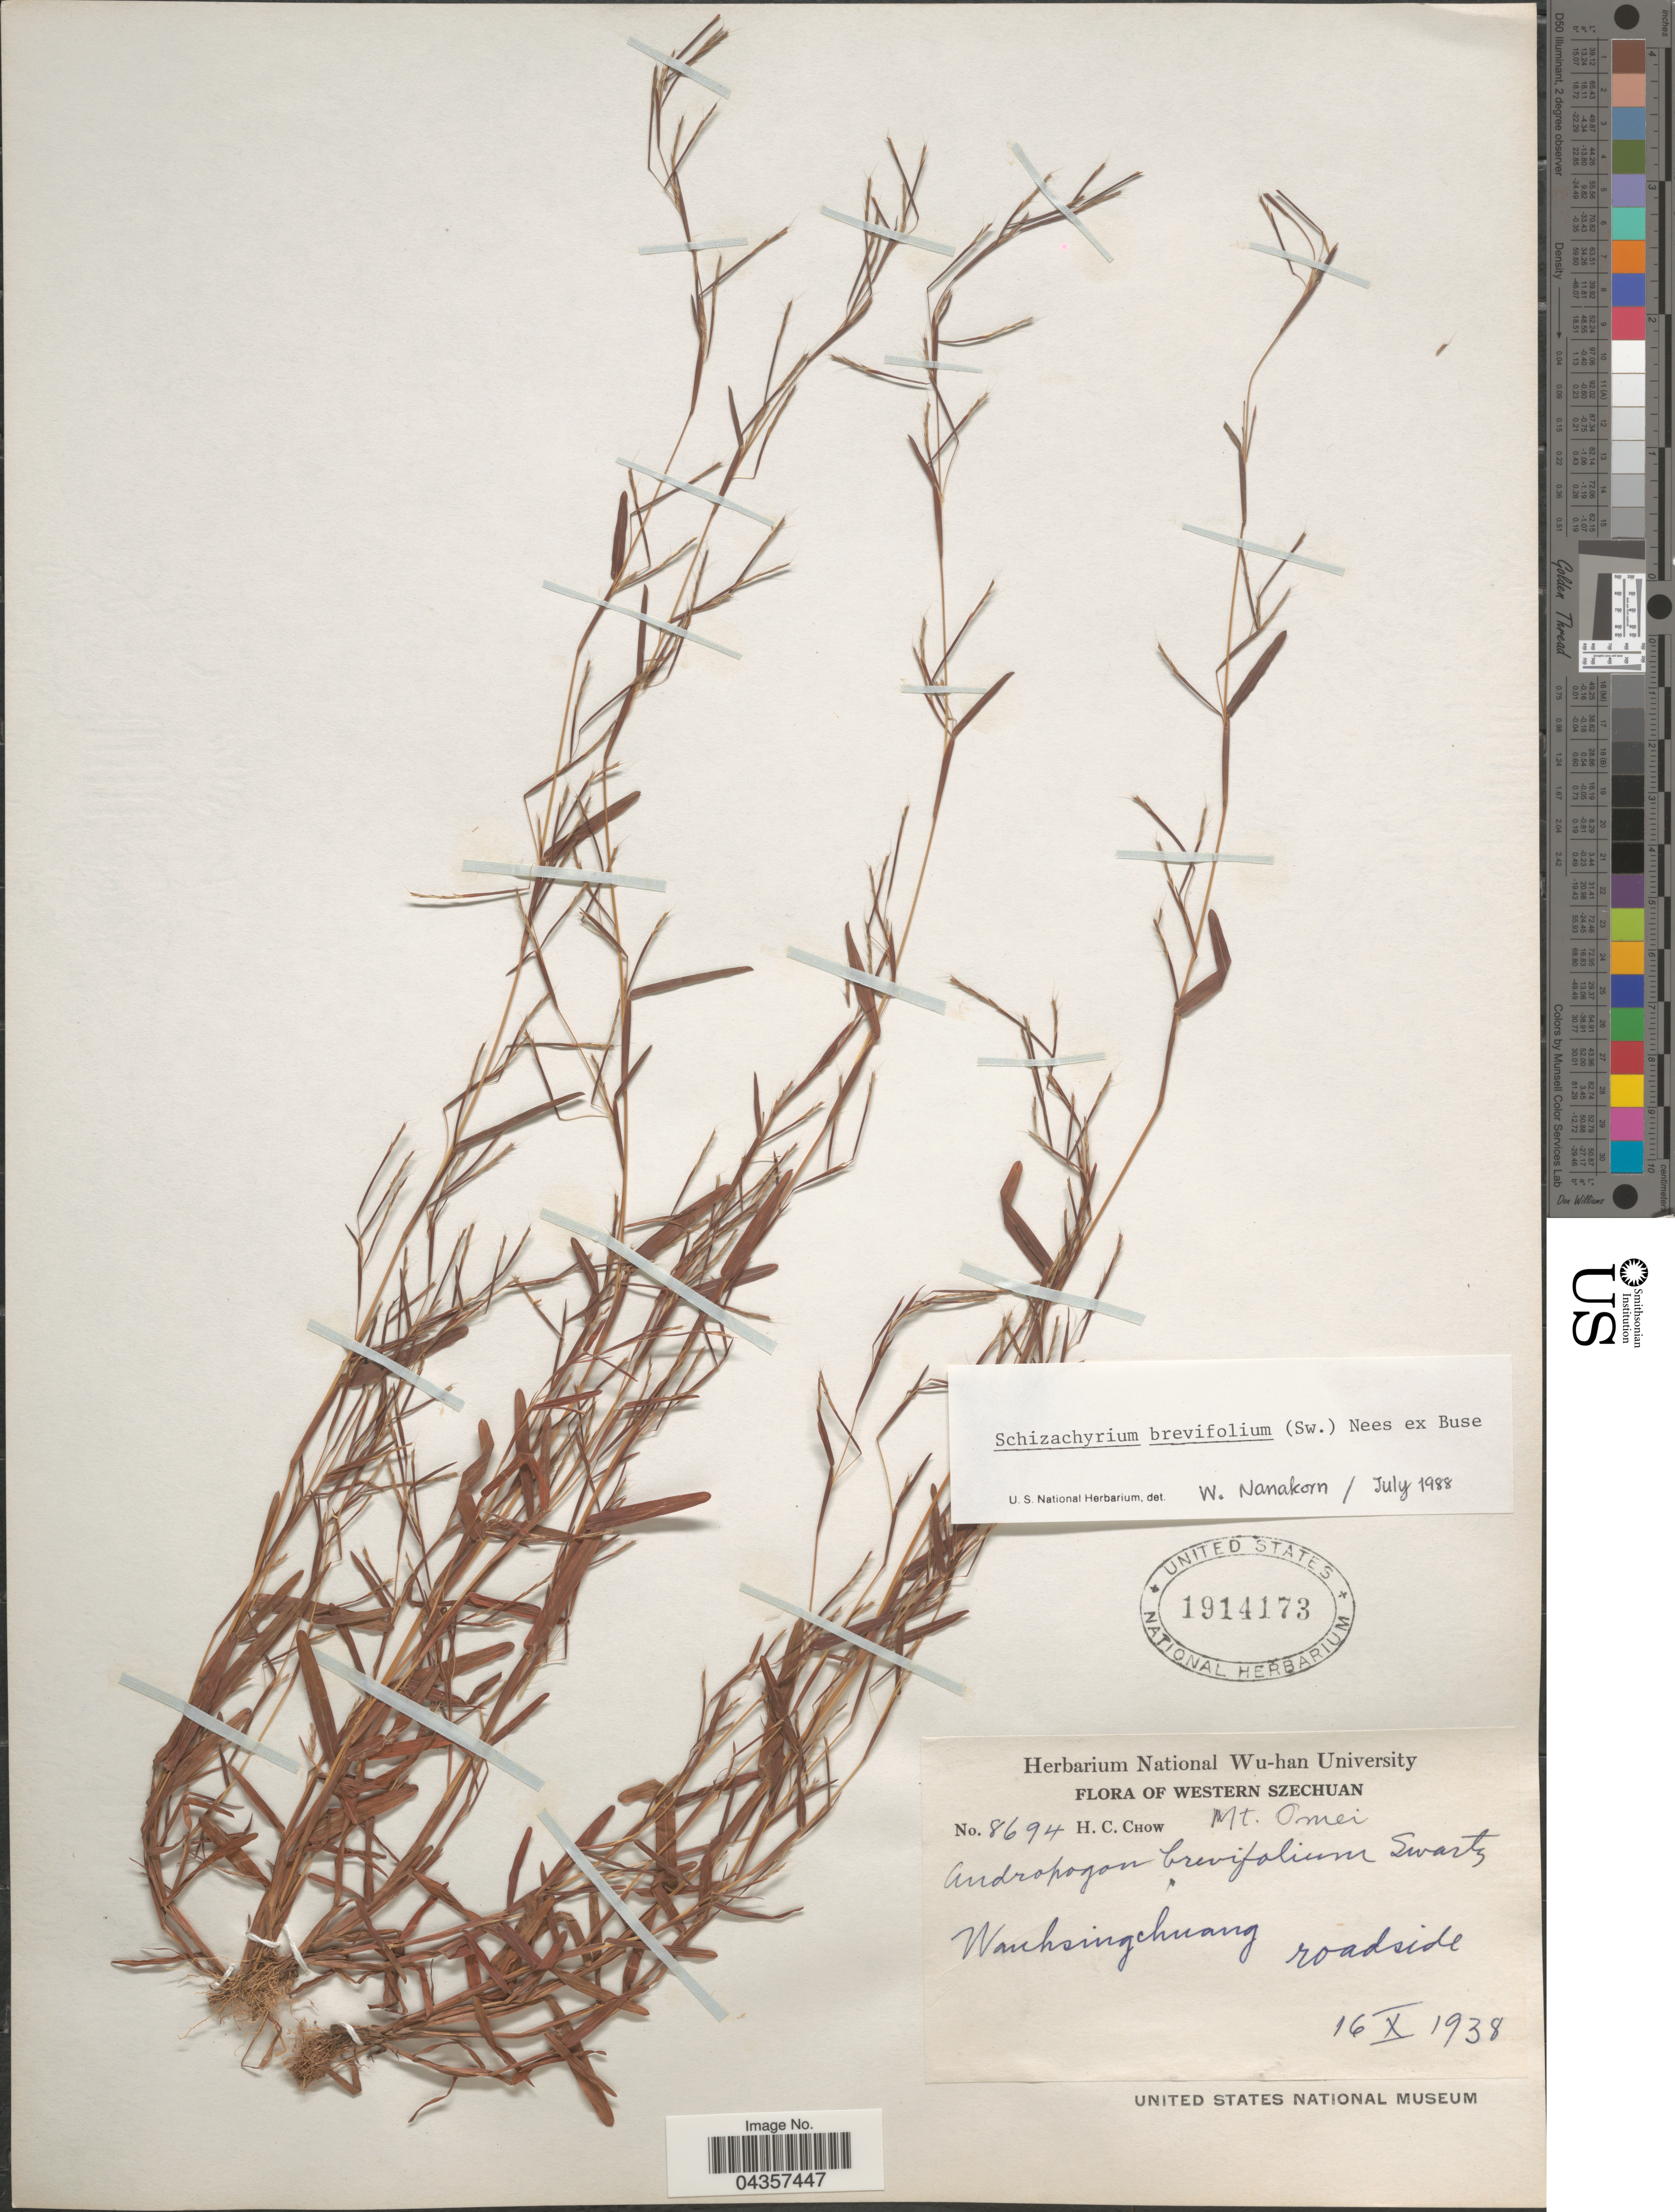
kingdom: Plantae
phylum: Tracheophyta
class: Liliopsida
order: Poales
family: Poaceae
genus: Schizachyrium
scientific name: Schizachyrium brevifolium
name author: (Sw.) Nees ex Büse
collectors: H. Chow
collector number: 8694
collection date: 1938-10-16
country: China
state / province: Sichuan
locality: Western Szechuan. Mt. Omei. Wanhsingchuang.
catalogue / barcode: US 1914173